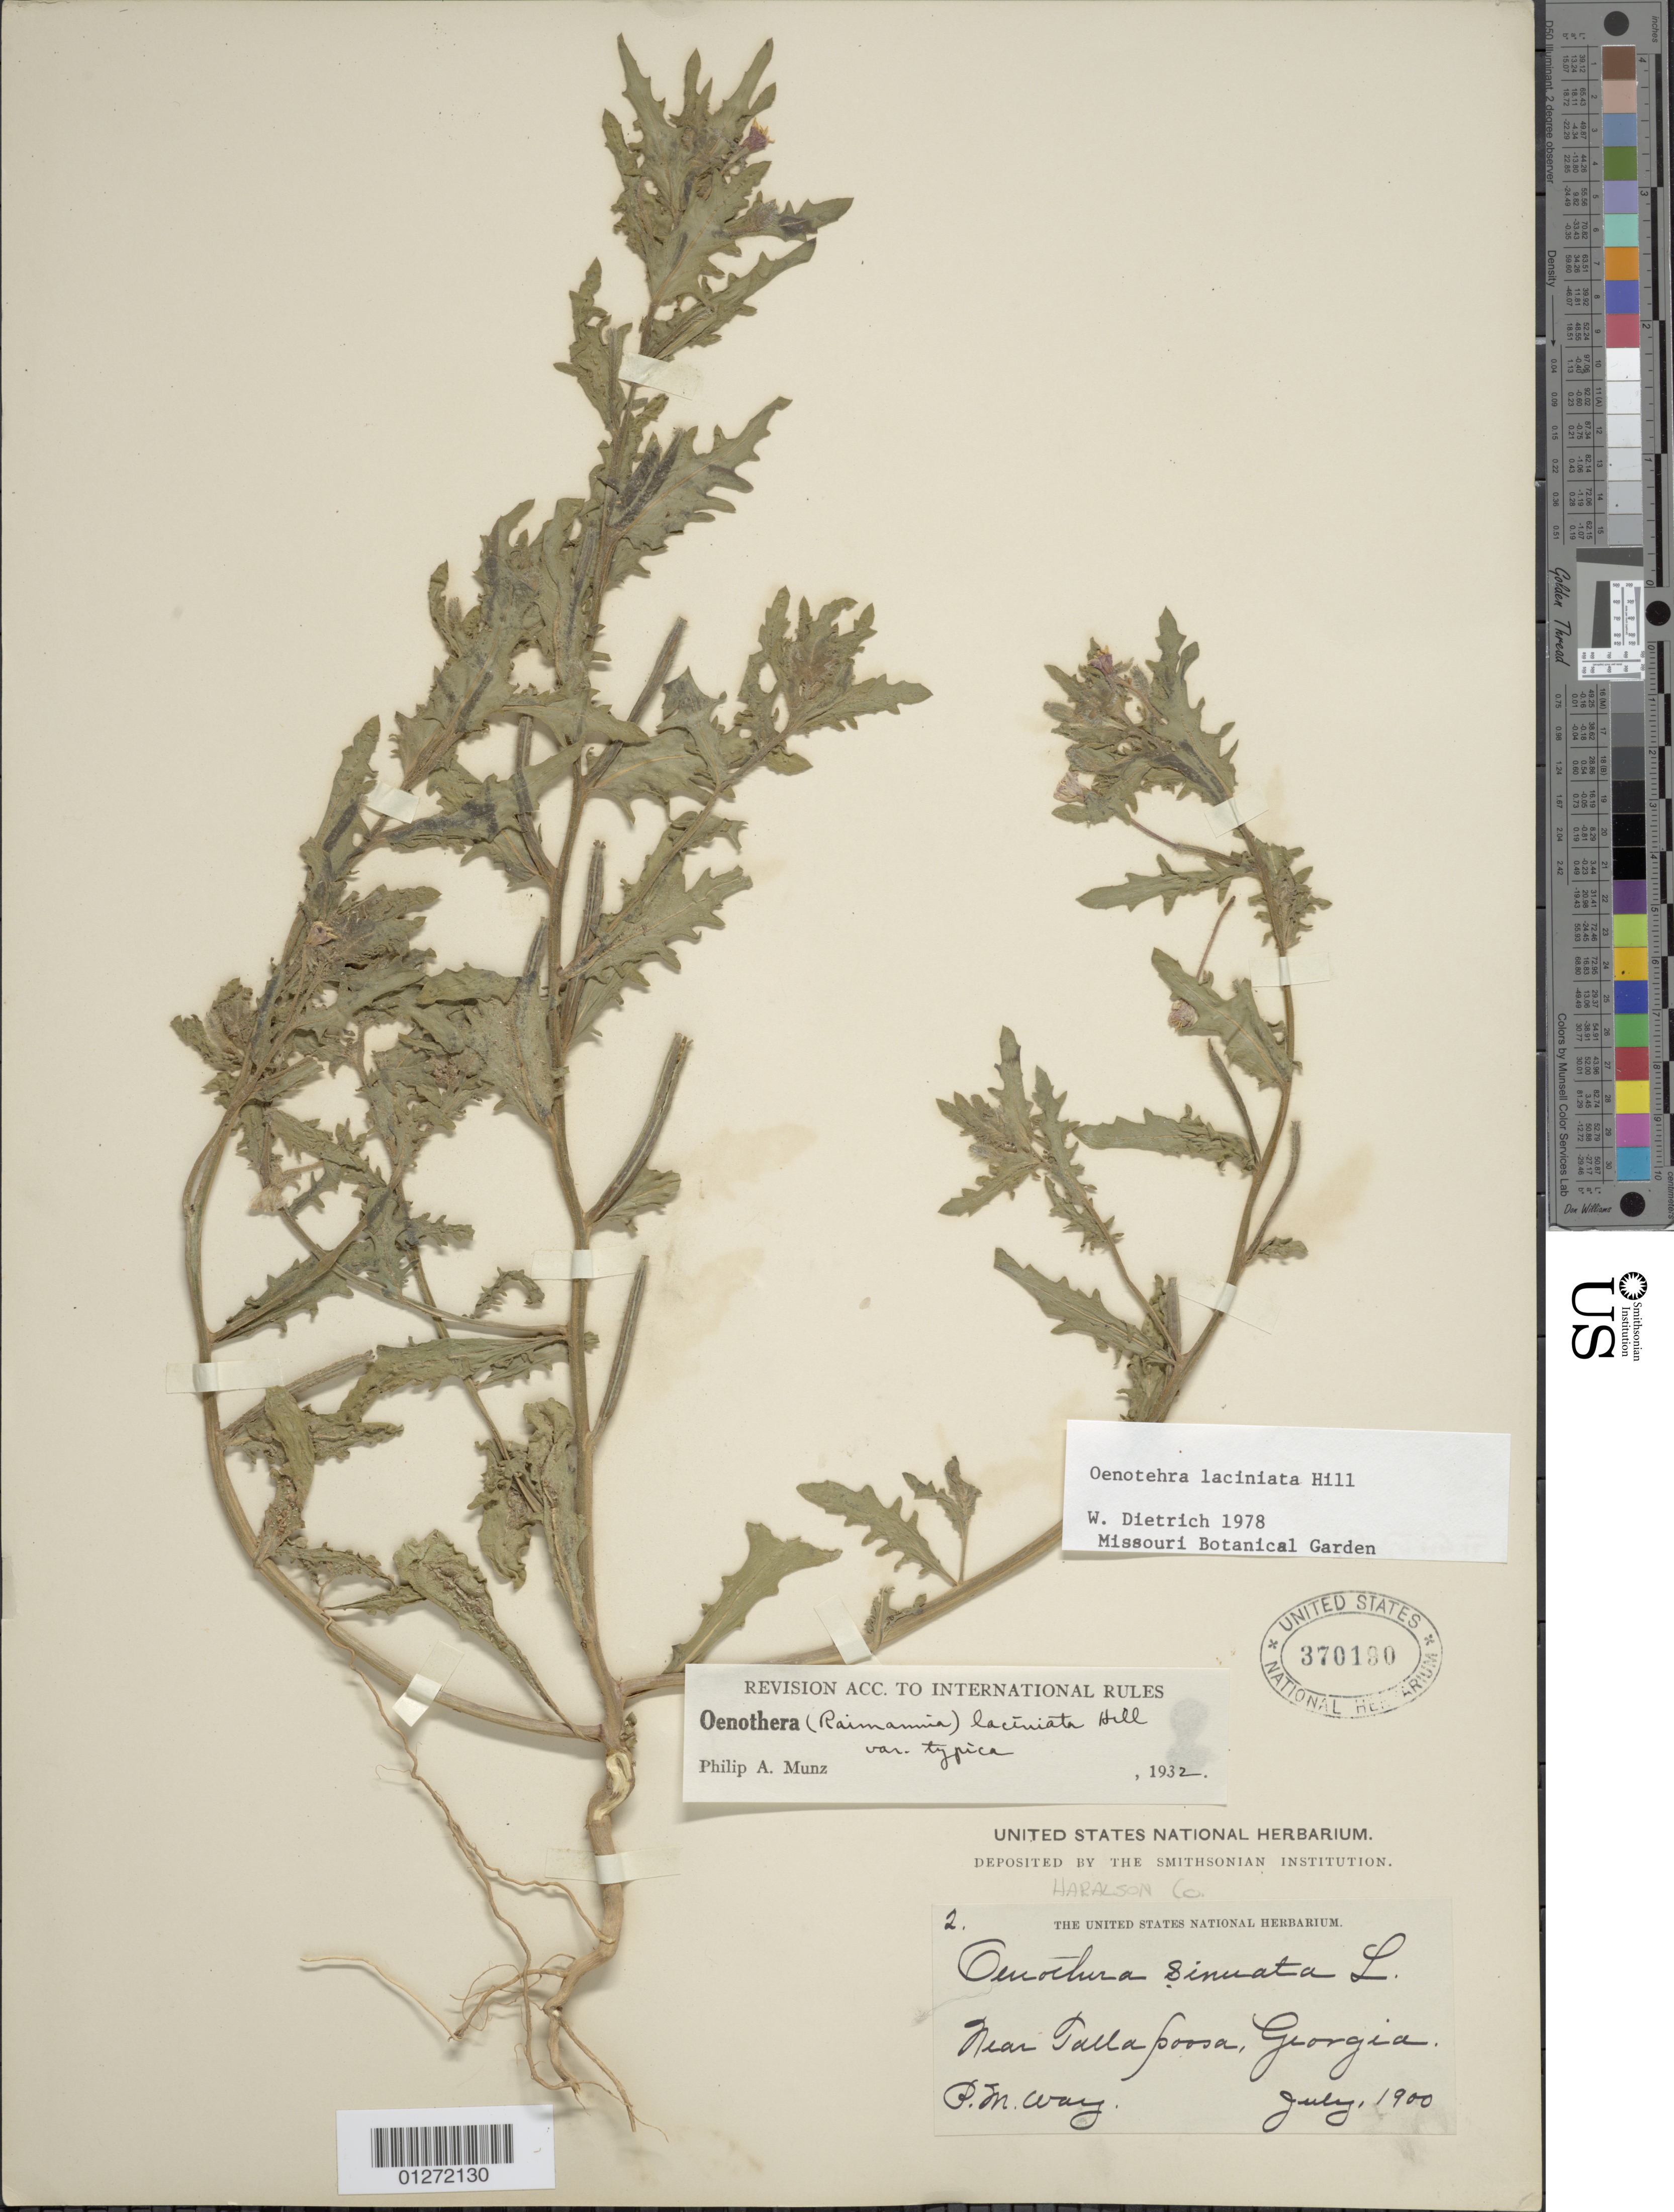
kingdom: Plantae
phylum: Tracheophyta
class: Magnoliopsida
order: Myrtales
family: Onagraceae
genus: Oenothera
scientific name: Oenothera laciniata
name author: Hill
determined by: Dietrich, W.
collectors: P. Way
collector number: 2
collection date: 1900-07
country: United States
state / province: Georgia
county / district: Haralson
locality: Tallapoosa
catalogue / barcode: US 370190